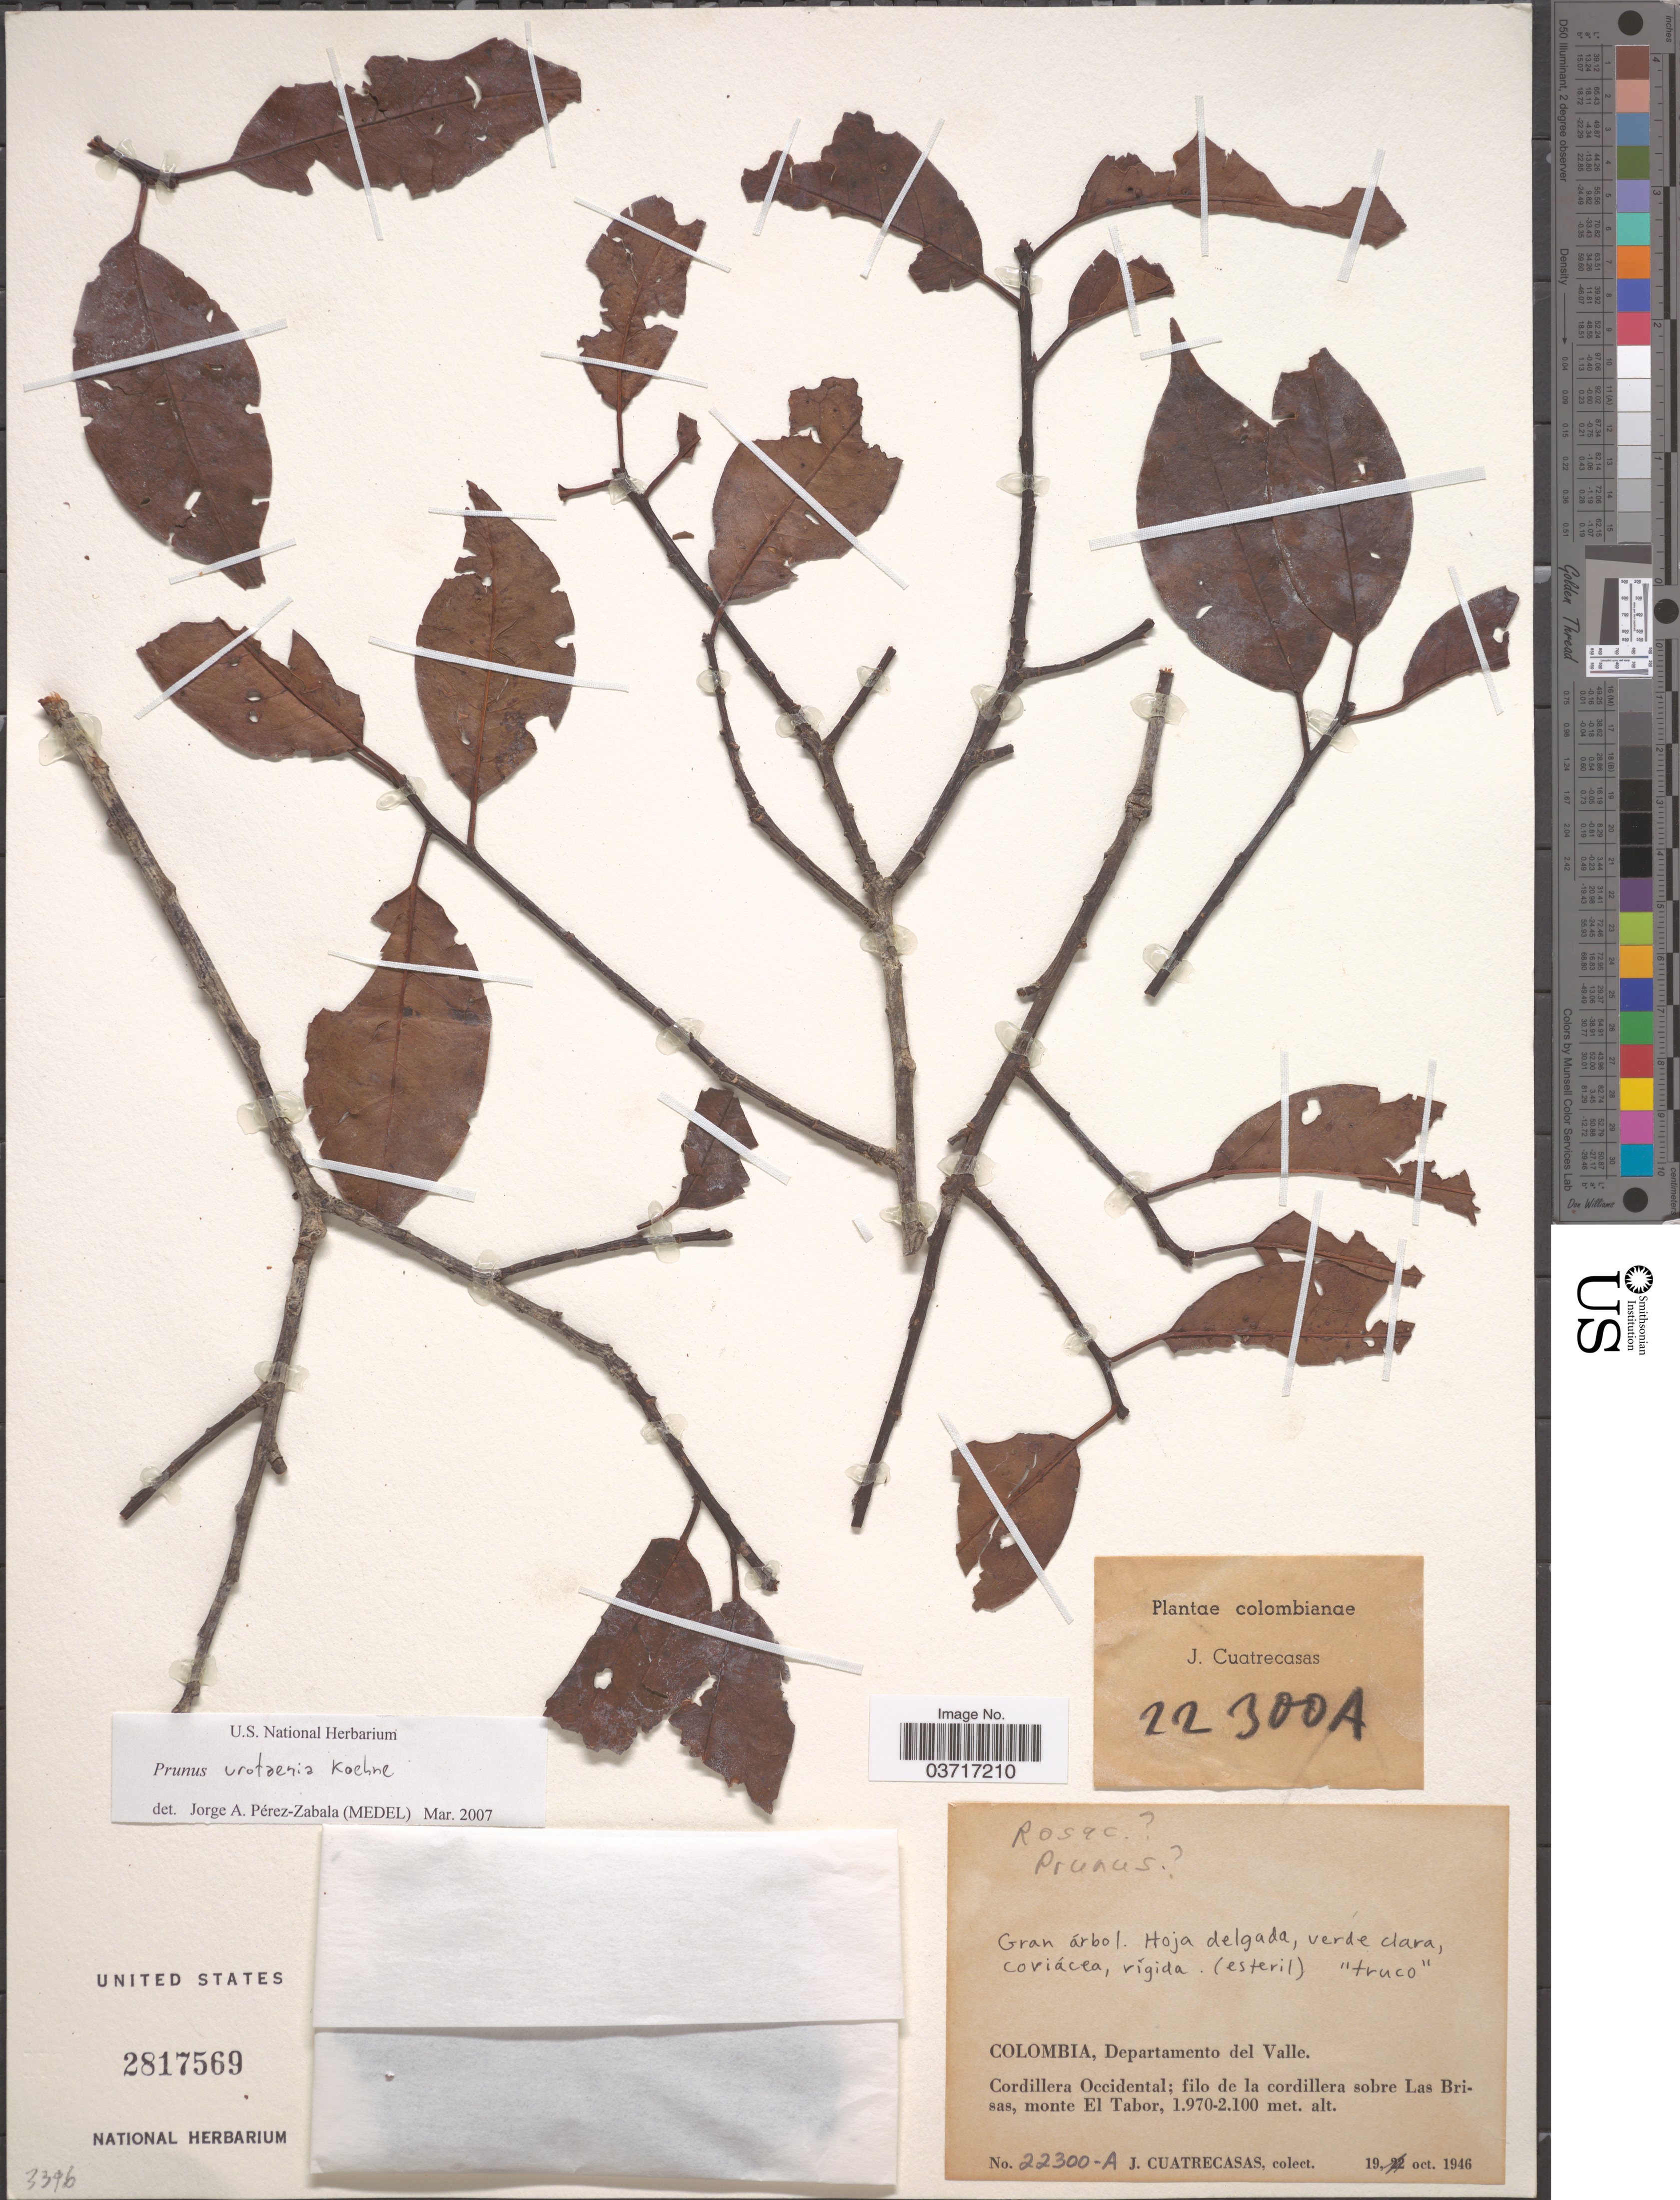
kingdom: Plantae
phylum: Tracheophyta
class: Magnoliopsida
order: Rosales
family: Rosaceae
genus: Prunus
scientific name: Prunus urotaenia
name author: Koehne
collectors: J. Cuatrecasas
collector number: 22300-A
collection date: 1946-10-19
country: Colombia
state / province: Valle del Cauca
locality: Departamento del Valle. Cordillera Occidental: filo de la cordillera sobra Las Brisas, monte El Tabor.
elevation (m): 1970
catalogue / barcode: US 2817569